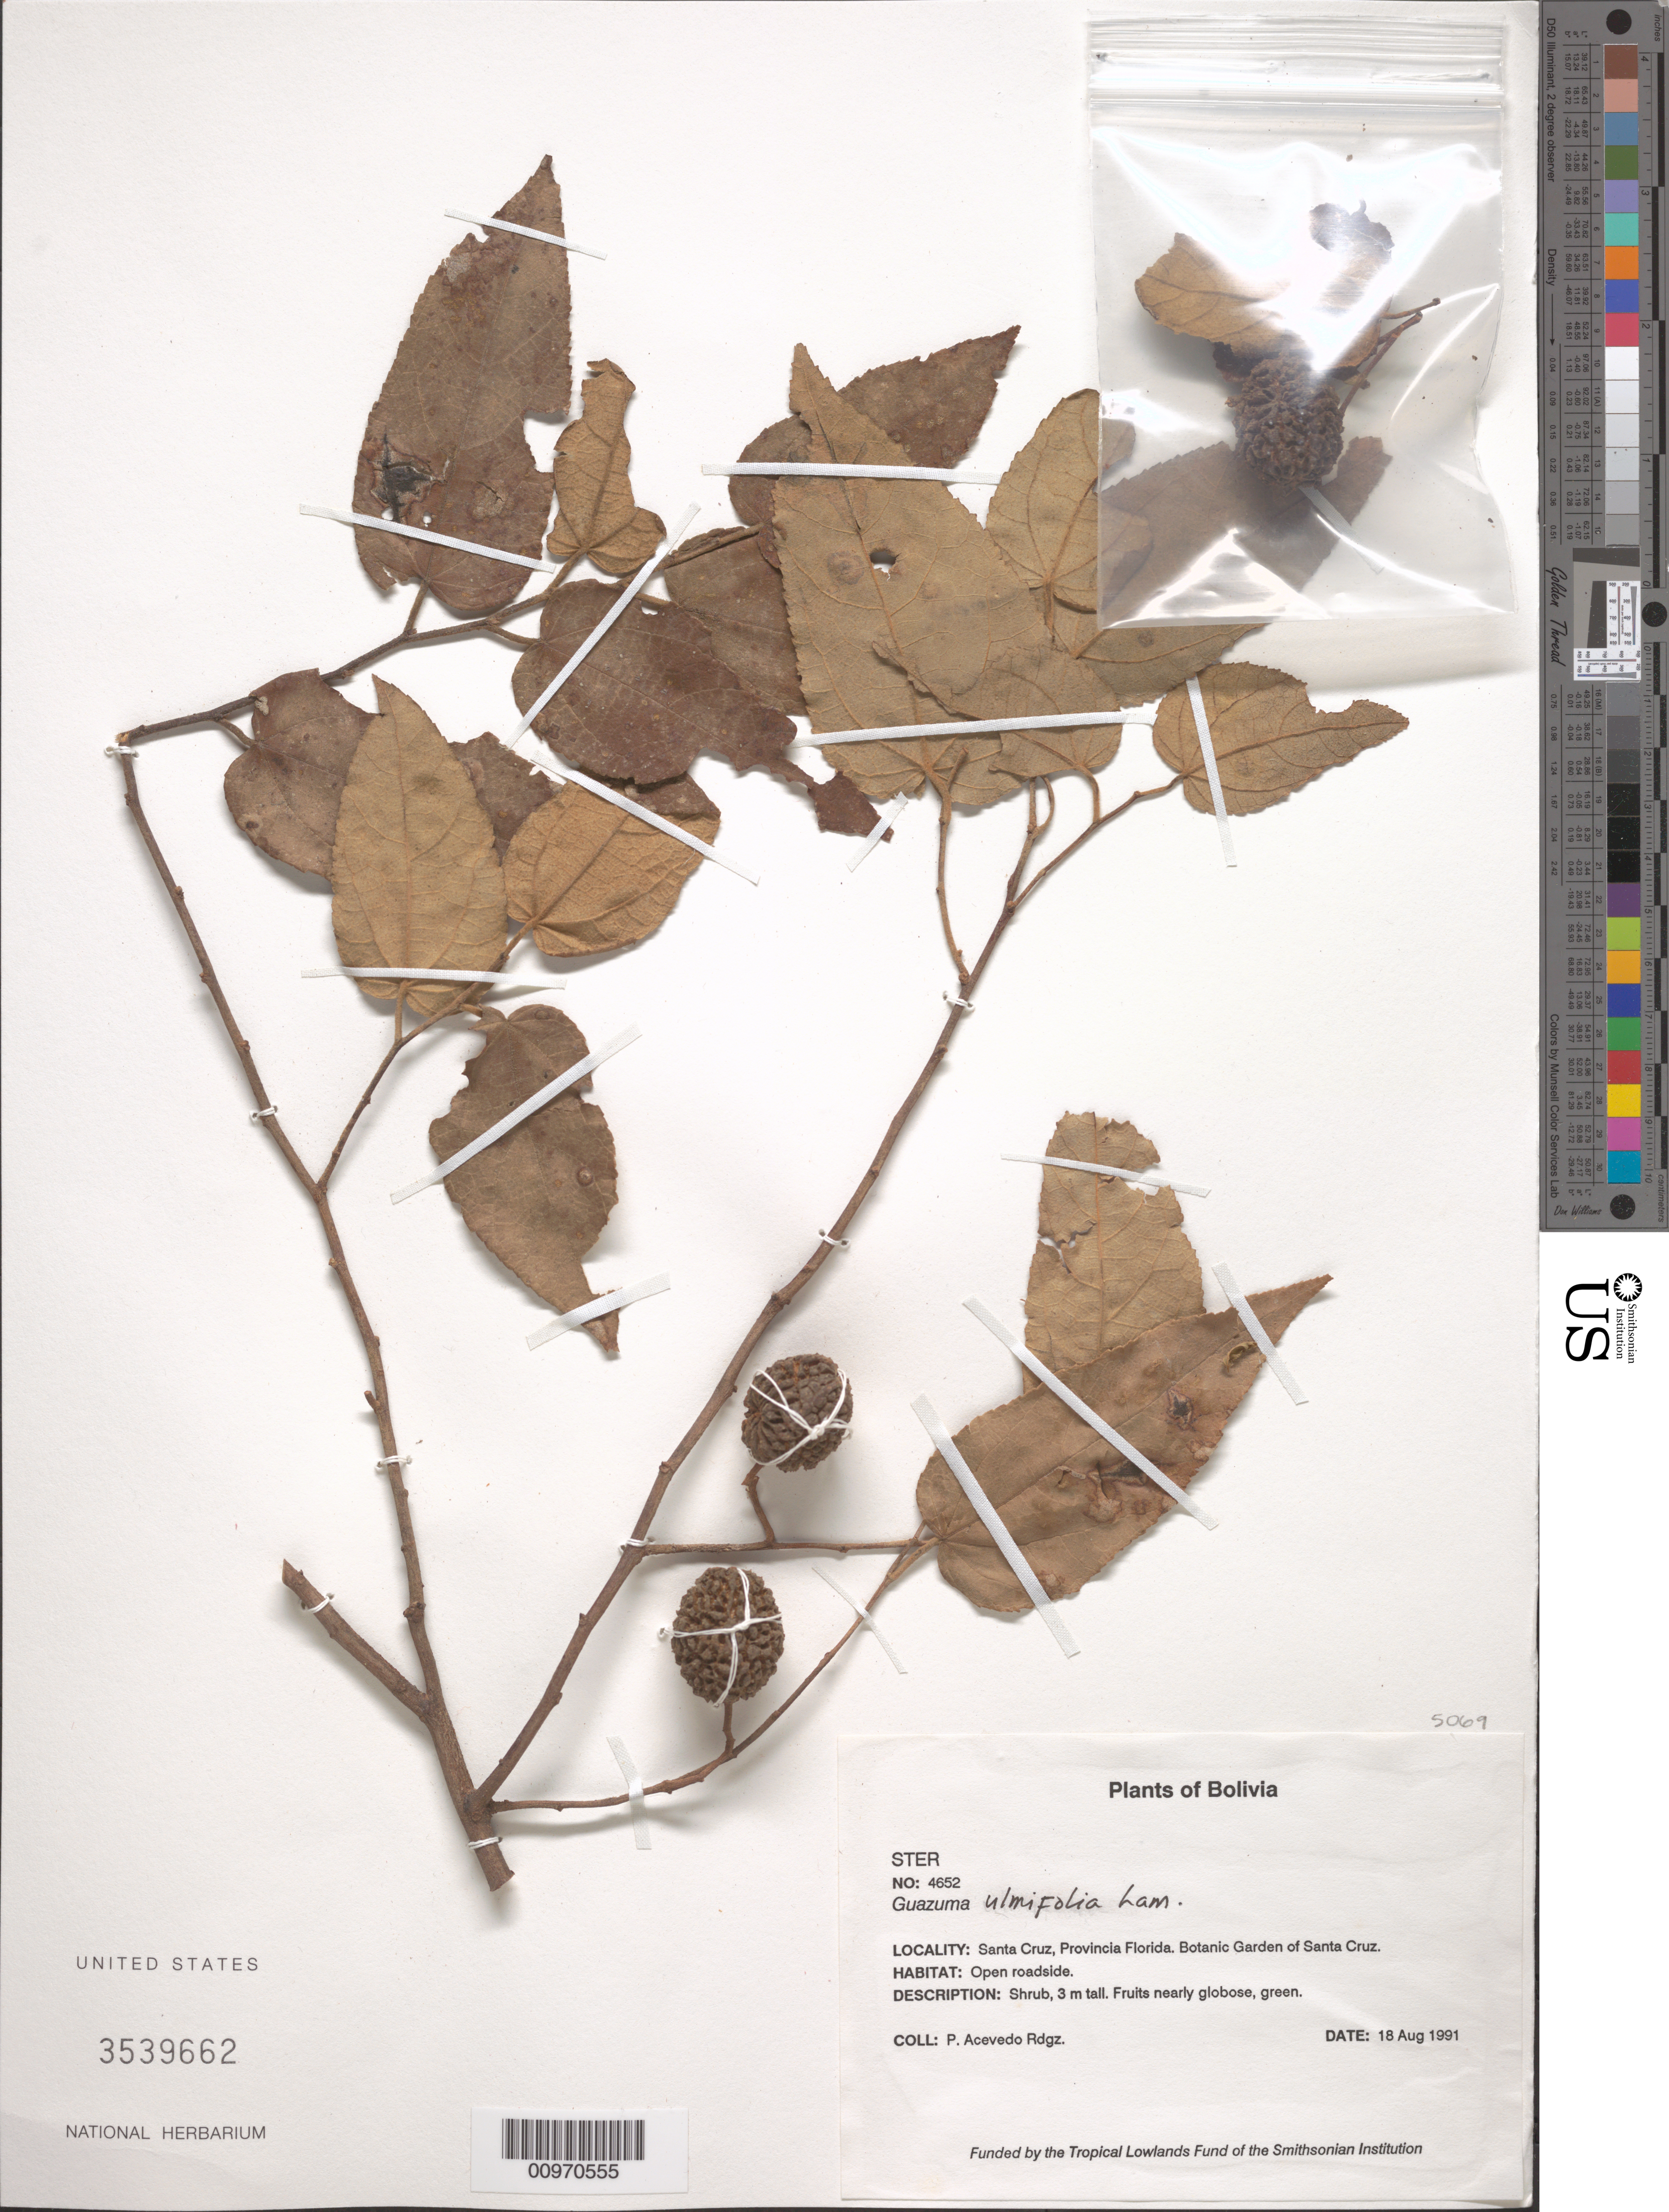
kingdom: Plantae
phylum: Tracheophyta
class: Magnoliopsida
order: Malvales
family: Malvaceae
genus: Guazuma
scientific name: Guazuma ulmifolia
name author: Lam.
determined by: Acevedo-Rodríguez, P., (BOT), Smithsonian Institution - National Museum of Natural History (UNITED STATES)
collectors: P. Acevedo-Rodr.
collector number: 4652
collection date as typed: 18 Aug 1991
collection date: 1991-08-18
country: Bolivia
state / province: Santa Cruz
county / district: Florida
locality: Depart. Santa Cruz, Provincia Florida. Botanic Garden of Depart. Santa Cruz.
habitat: Open roadside.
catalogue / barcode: US 3539662